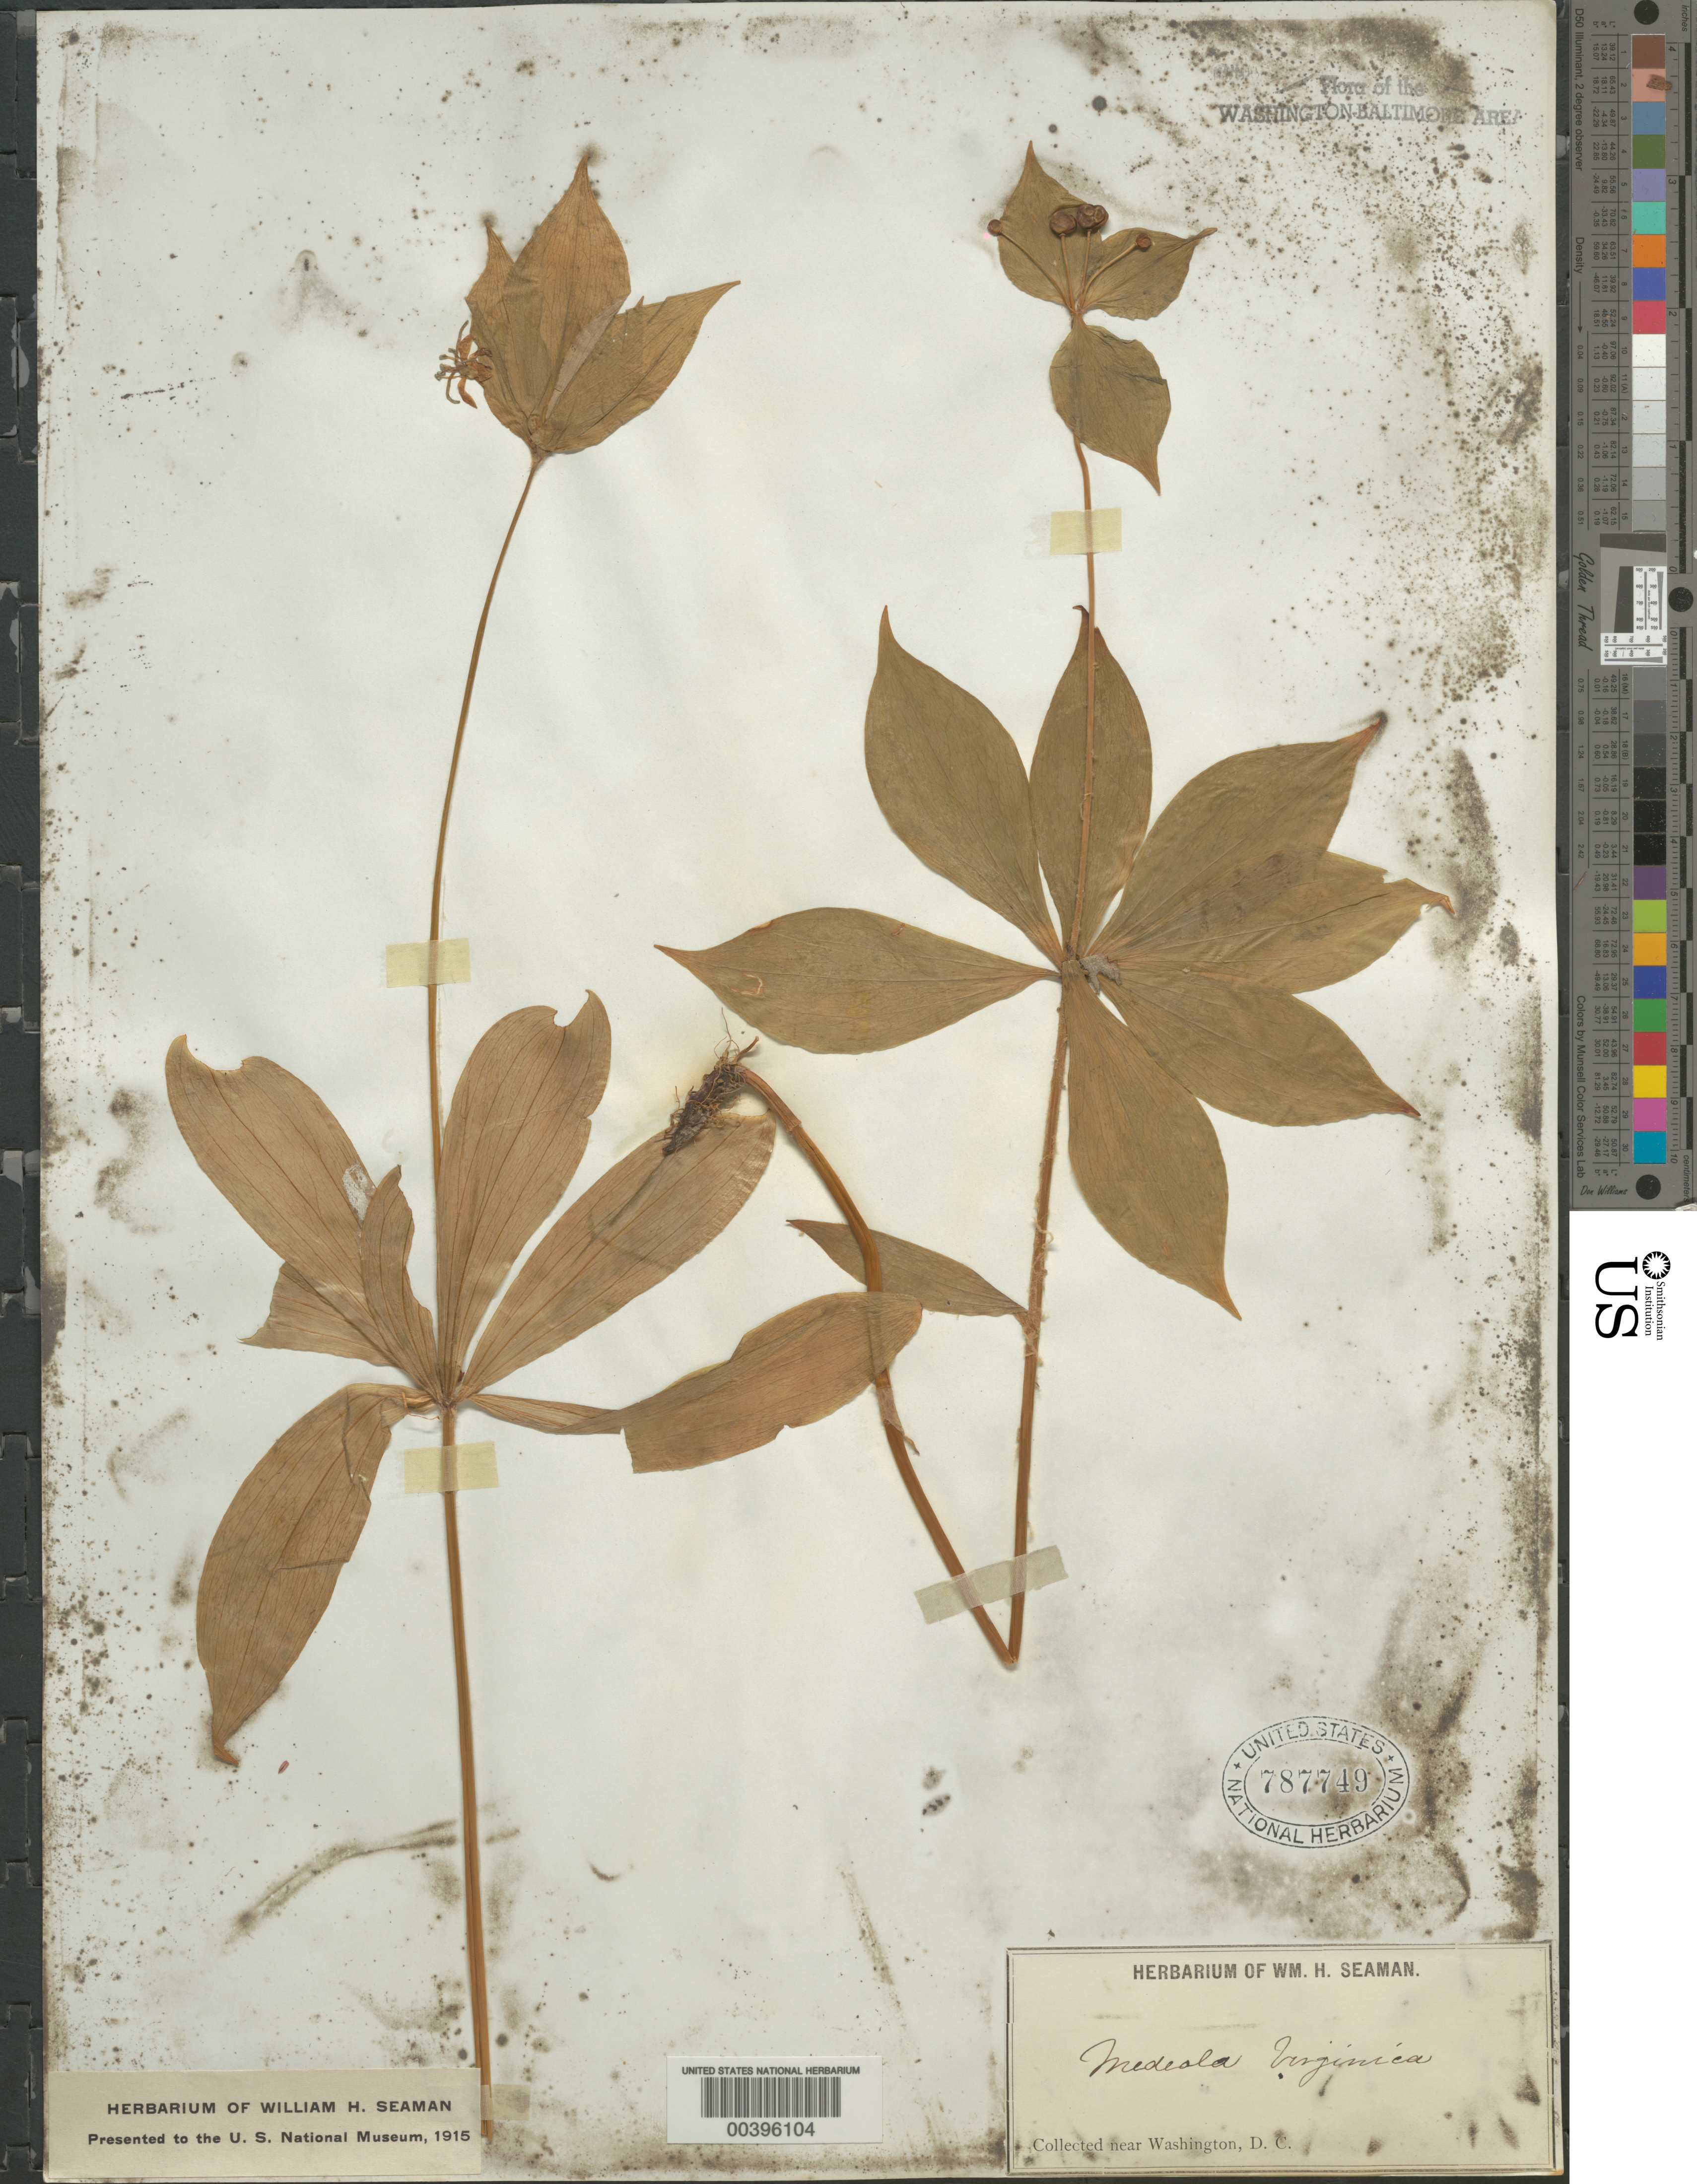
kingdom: Plantae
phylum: Tracheophyta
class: Liliopsida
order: Liliales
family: Liliaceae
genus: Medeola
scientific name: Medeola virginiana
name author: (L.) Desf.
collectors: W. Seaman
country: United States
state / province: District of Columbia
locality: Vicinity of Washington, DC.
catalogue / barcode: US 787749